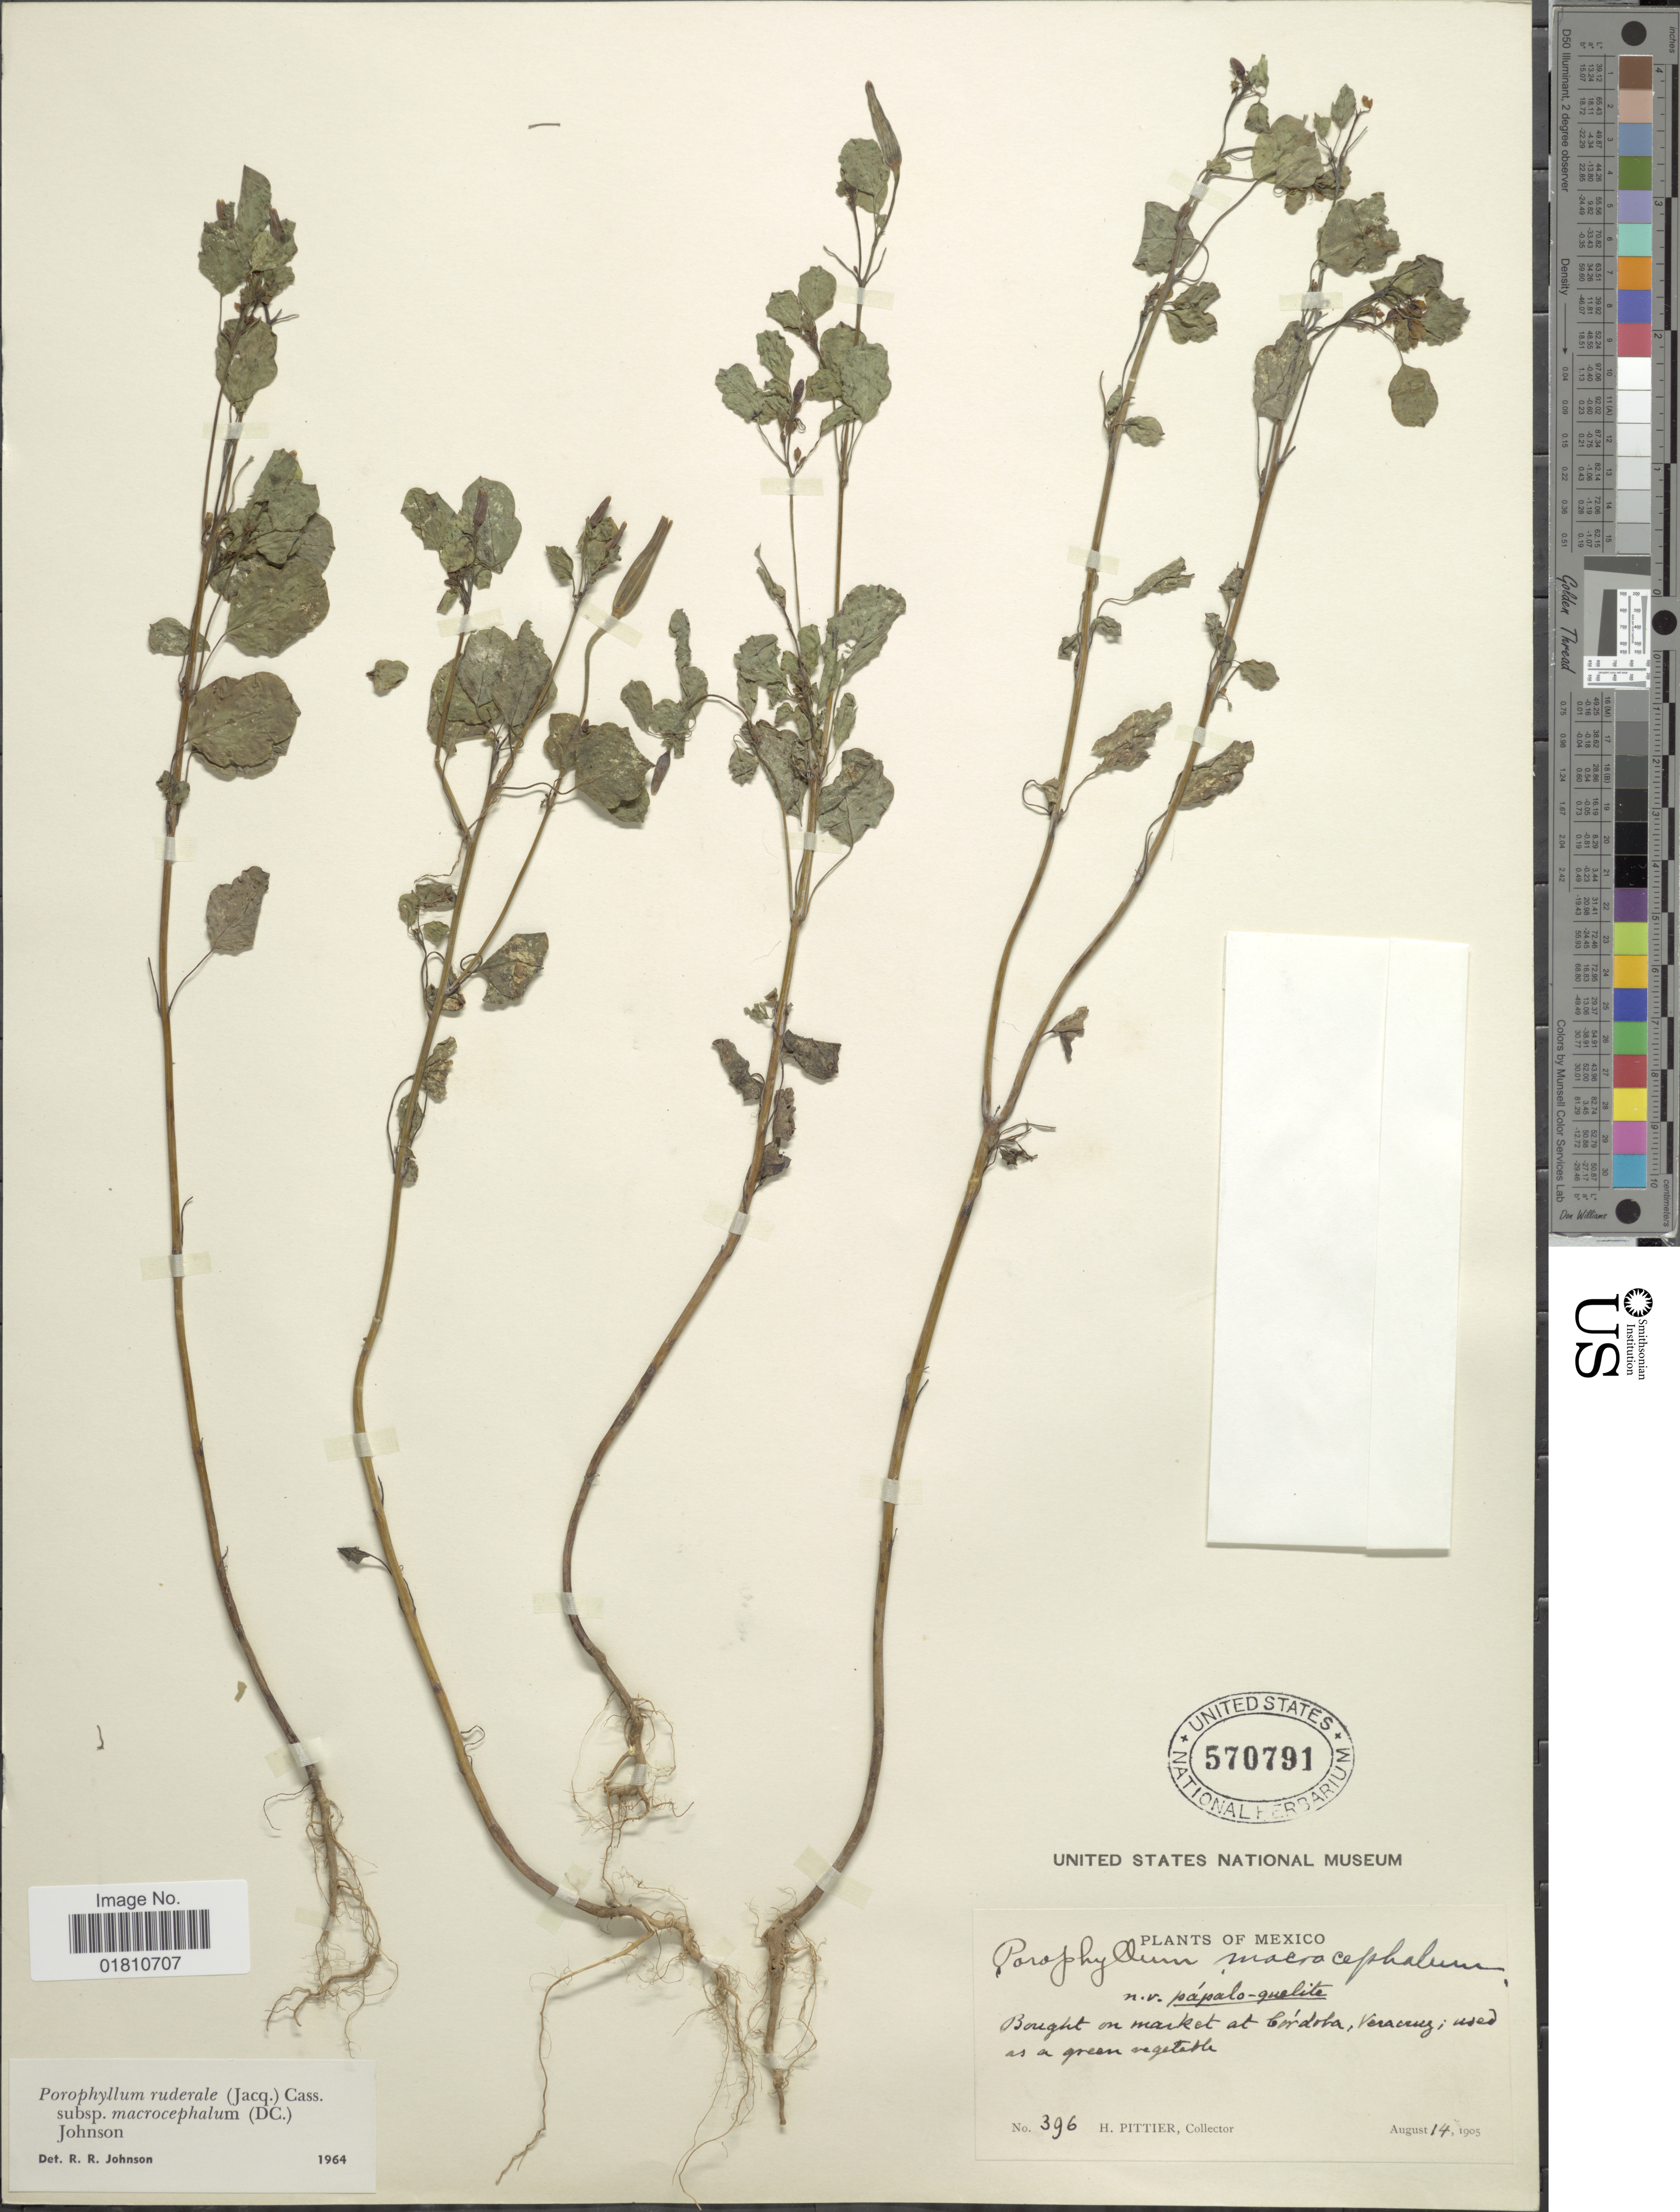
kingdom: Plantae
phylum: Tracheophyta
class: Magnoliopsida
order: Asterales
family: Asteraceae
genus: Porophyllum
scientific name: Porophyllum ruderale subsp. macrocephalum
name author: (DC.) R.R. Johnson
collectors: H. F. Pittier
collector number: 396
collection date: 1905-08-14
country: Mexico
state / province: Veracruz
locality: Bought on market at Cordoba, Veracruz.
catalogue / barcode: US 570791